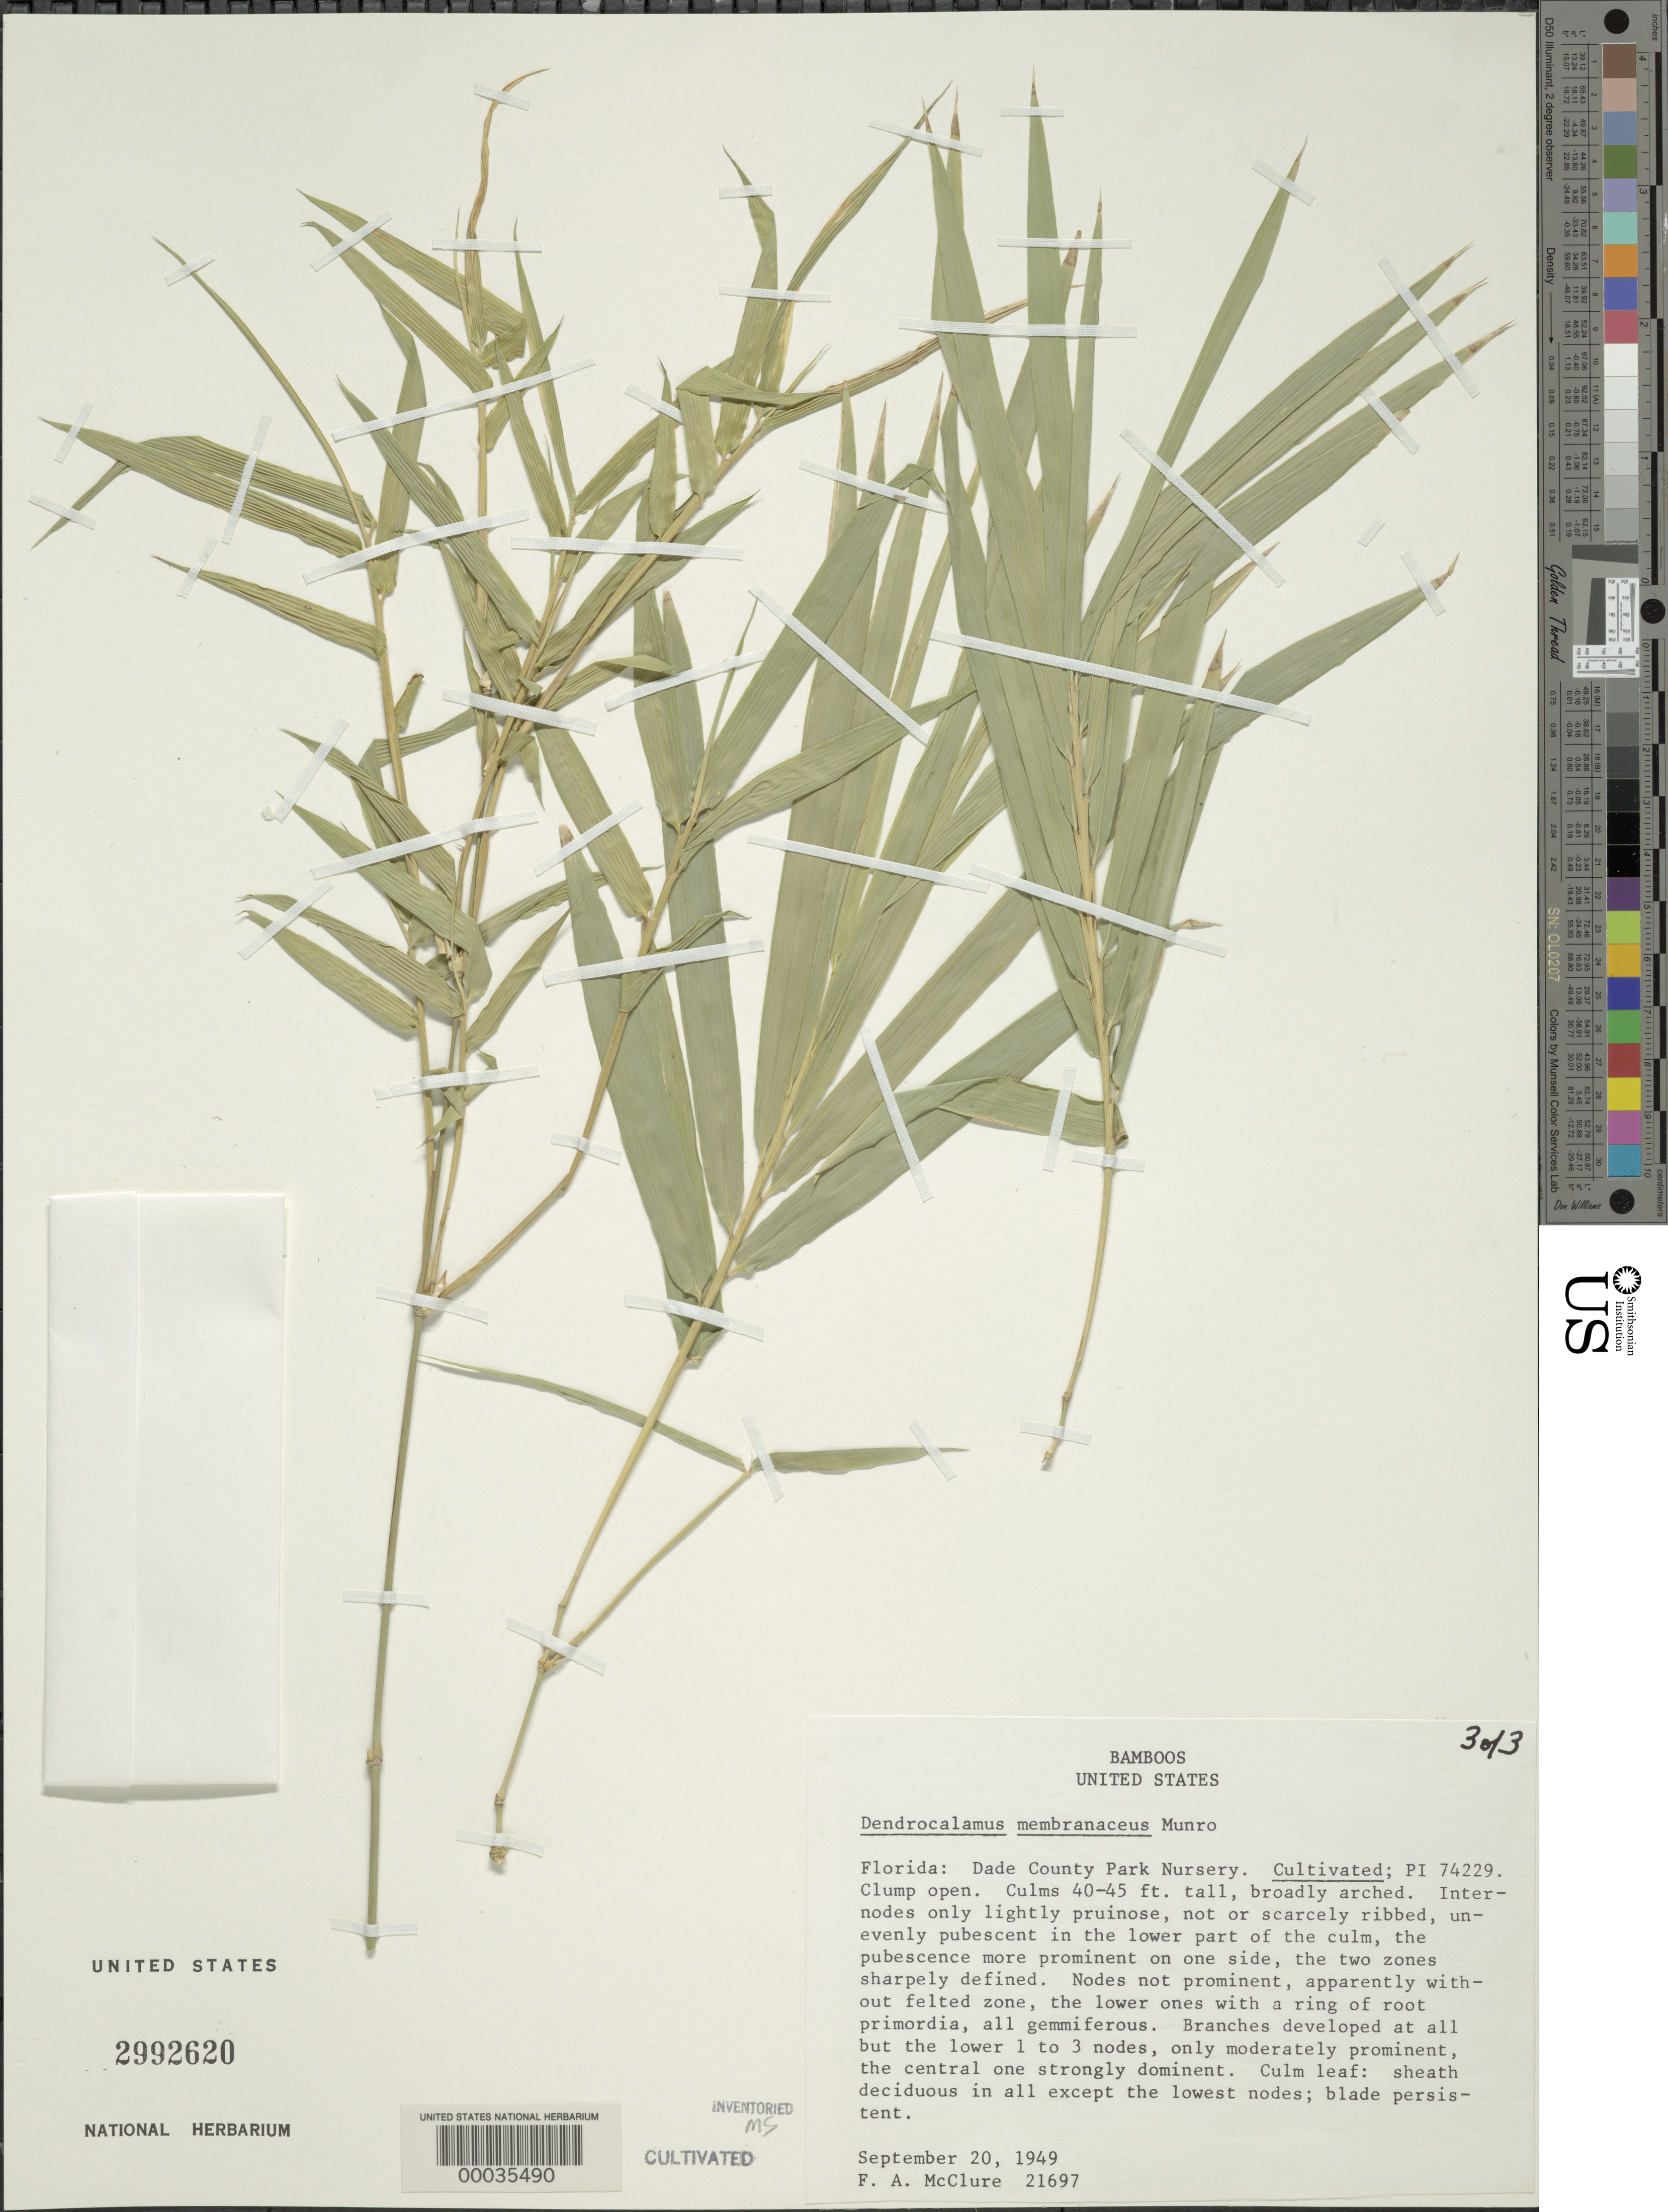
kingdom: Plantae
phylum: Tracheophyta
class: Liliopsida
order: Poales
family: Poaceae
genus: Dendrocalamus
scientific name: Dendrocalamus membranaceus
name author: Munro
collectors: F. A. McClure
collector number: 21697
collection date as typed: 20 Sep 1949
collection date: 1949-09-20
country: United States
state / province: Florida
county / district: Dade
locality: Dade county park nursery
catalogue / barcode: US 2992620